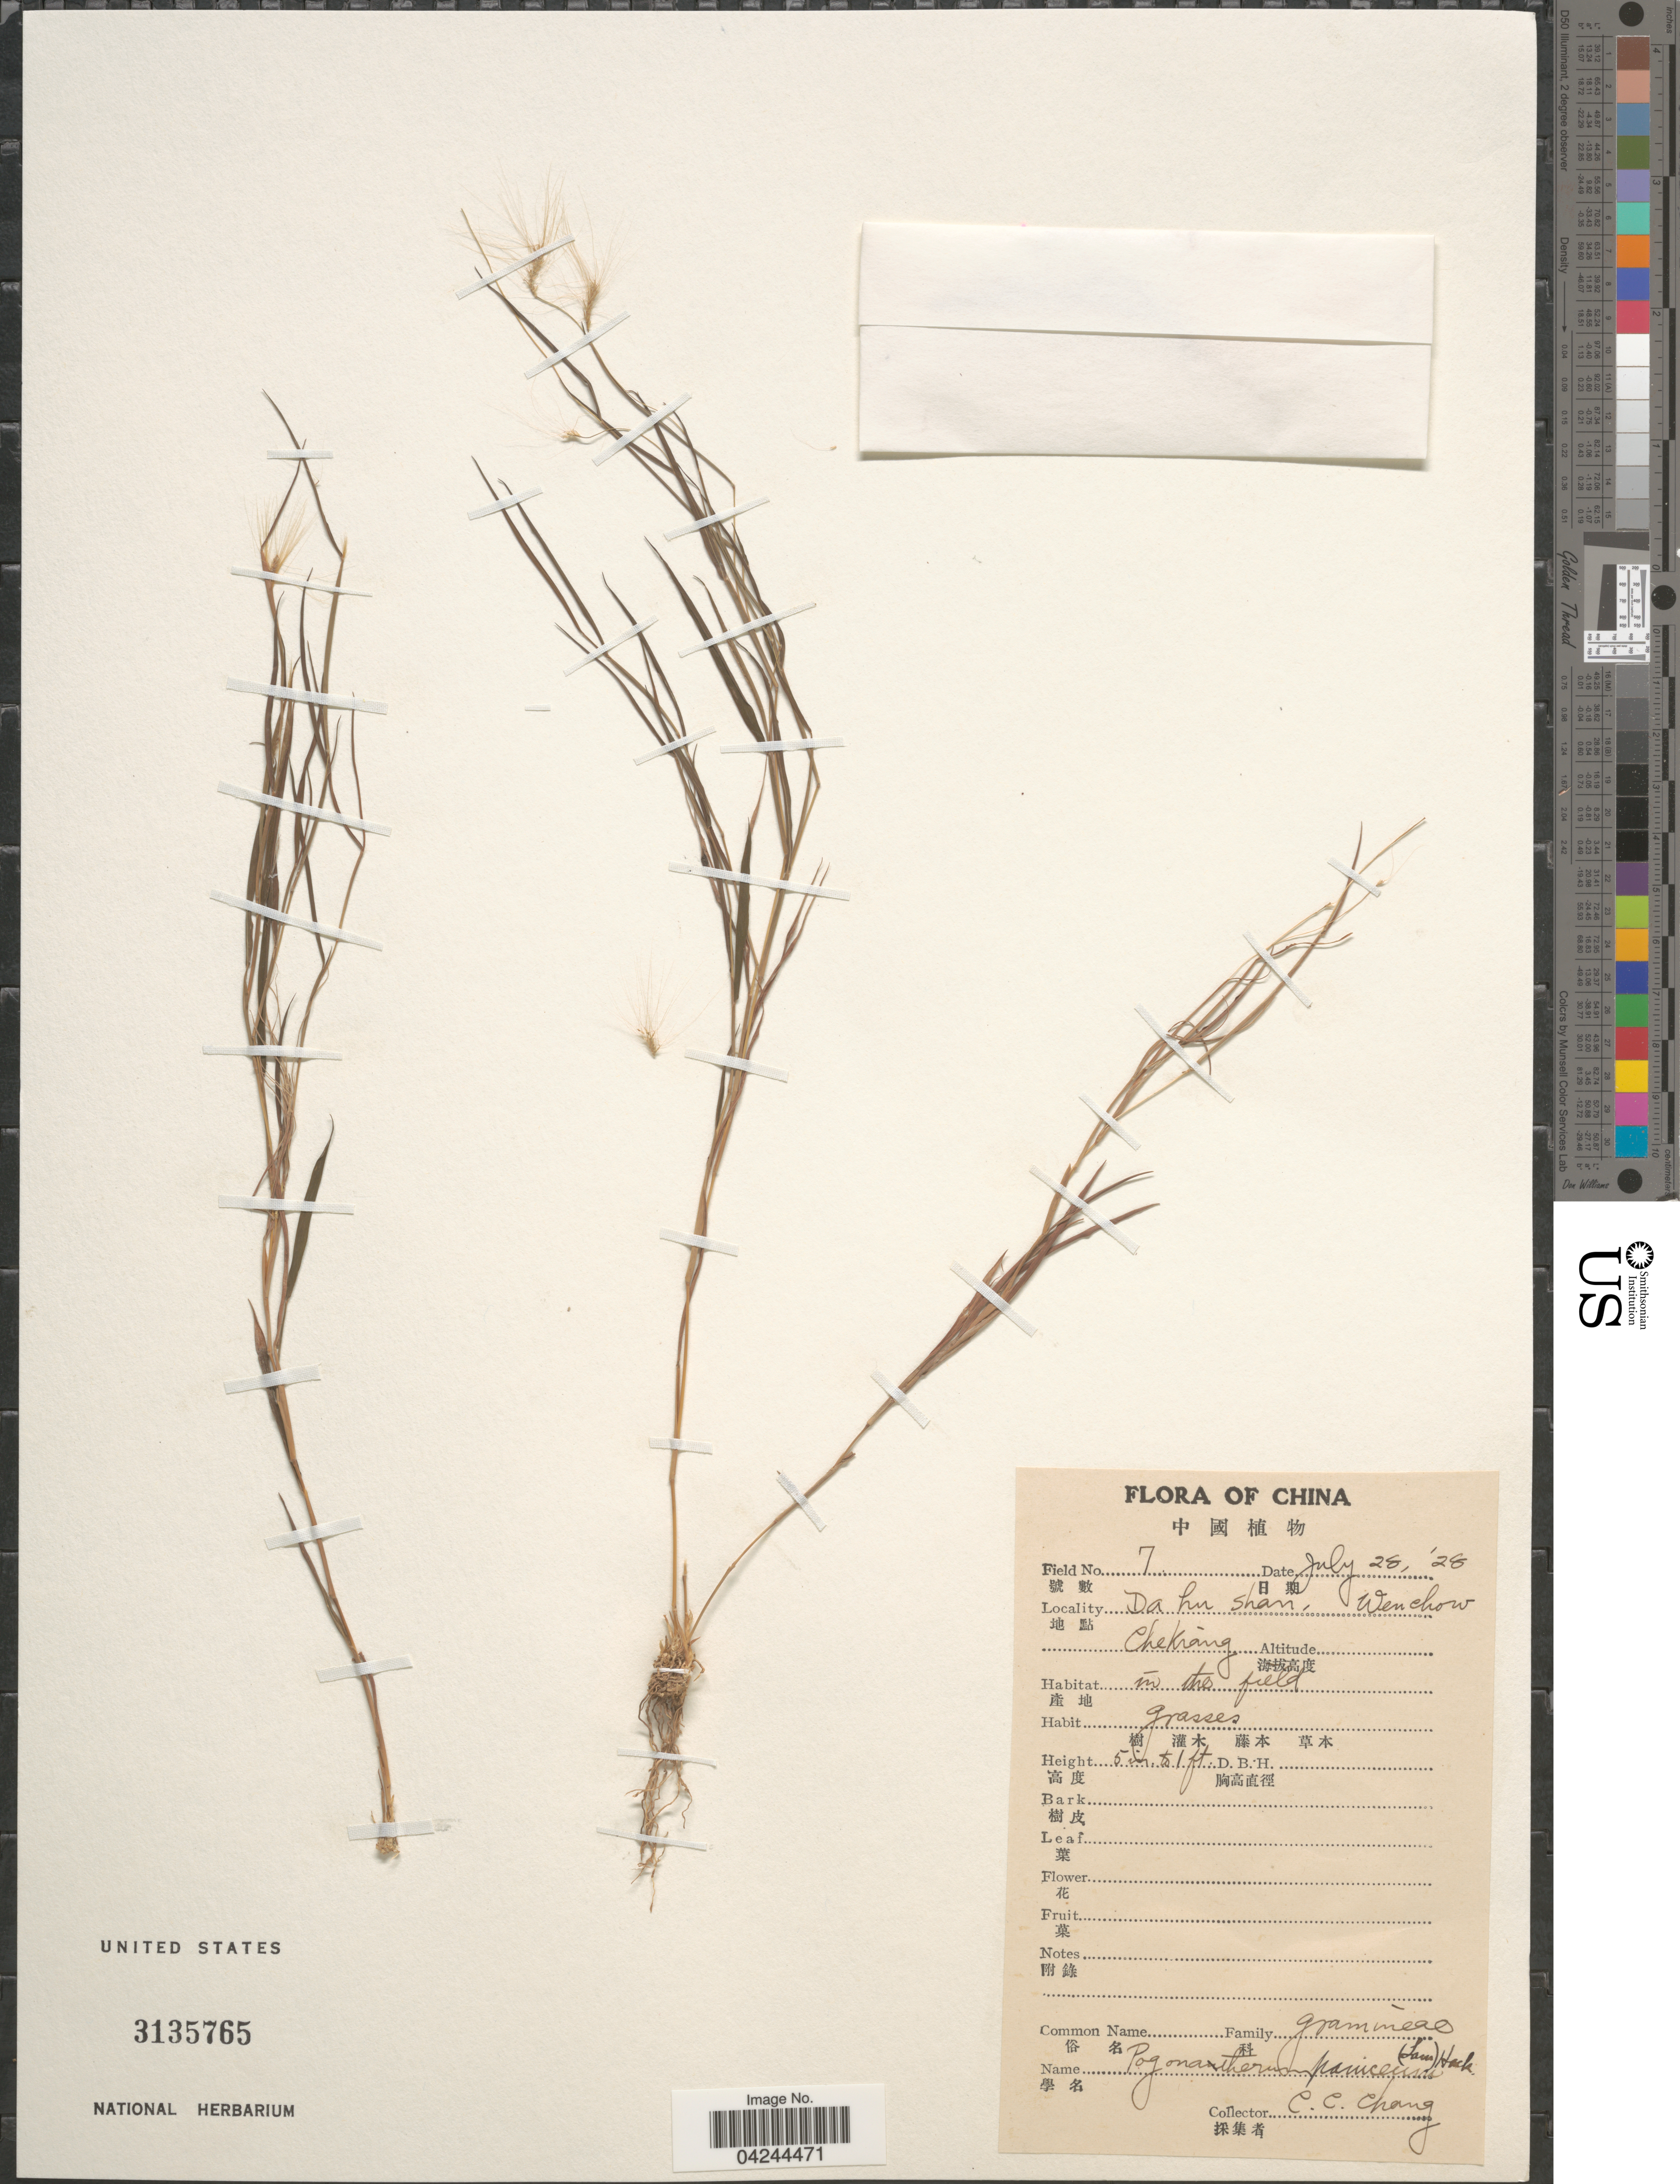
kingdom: Plantae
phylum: Tracheophyta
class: Liliopsida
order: Poales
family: Poaceae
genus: Pogonatherum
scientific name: Pogonatherum crinitum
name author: (Thunb.) Kunth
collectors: C. C. Chang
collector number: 7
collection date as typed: Transcribed d/m/y: 28/7/28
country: China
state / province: Zhejiang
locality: Da hu shan. Wenchow. Chekiang.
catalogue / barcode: US 3135765